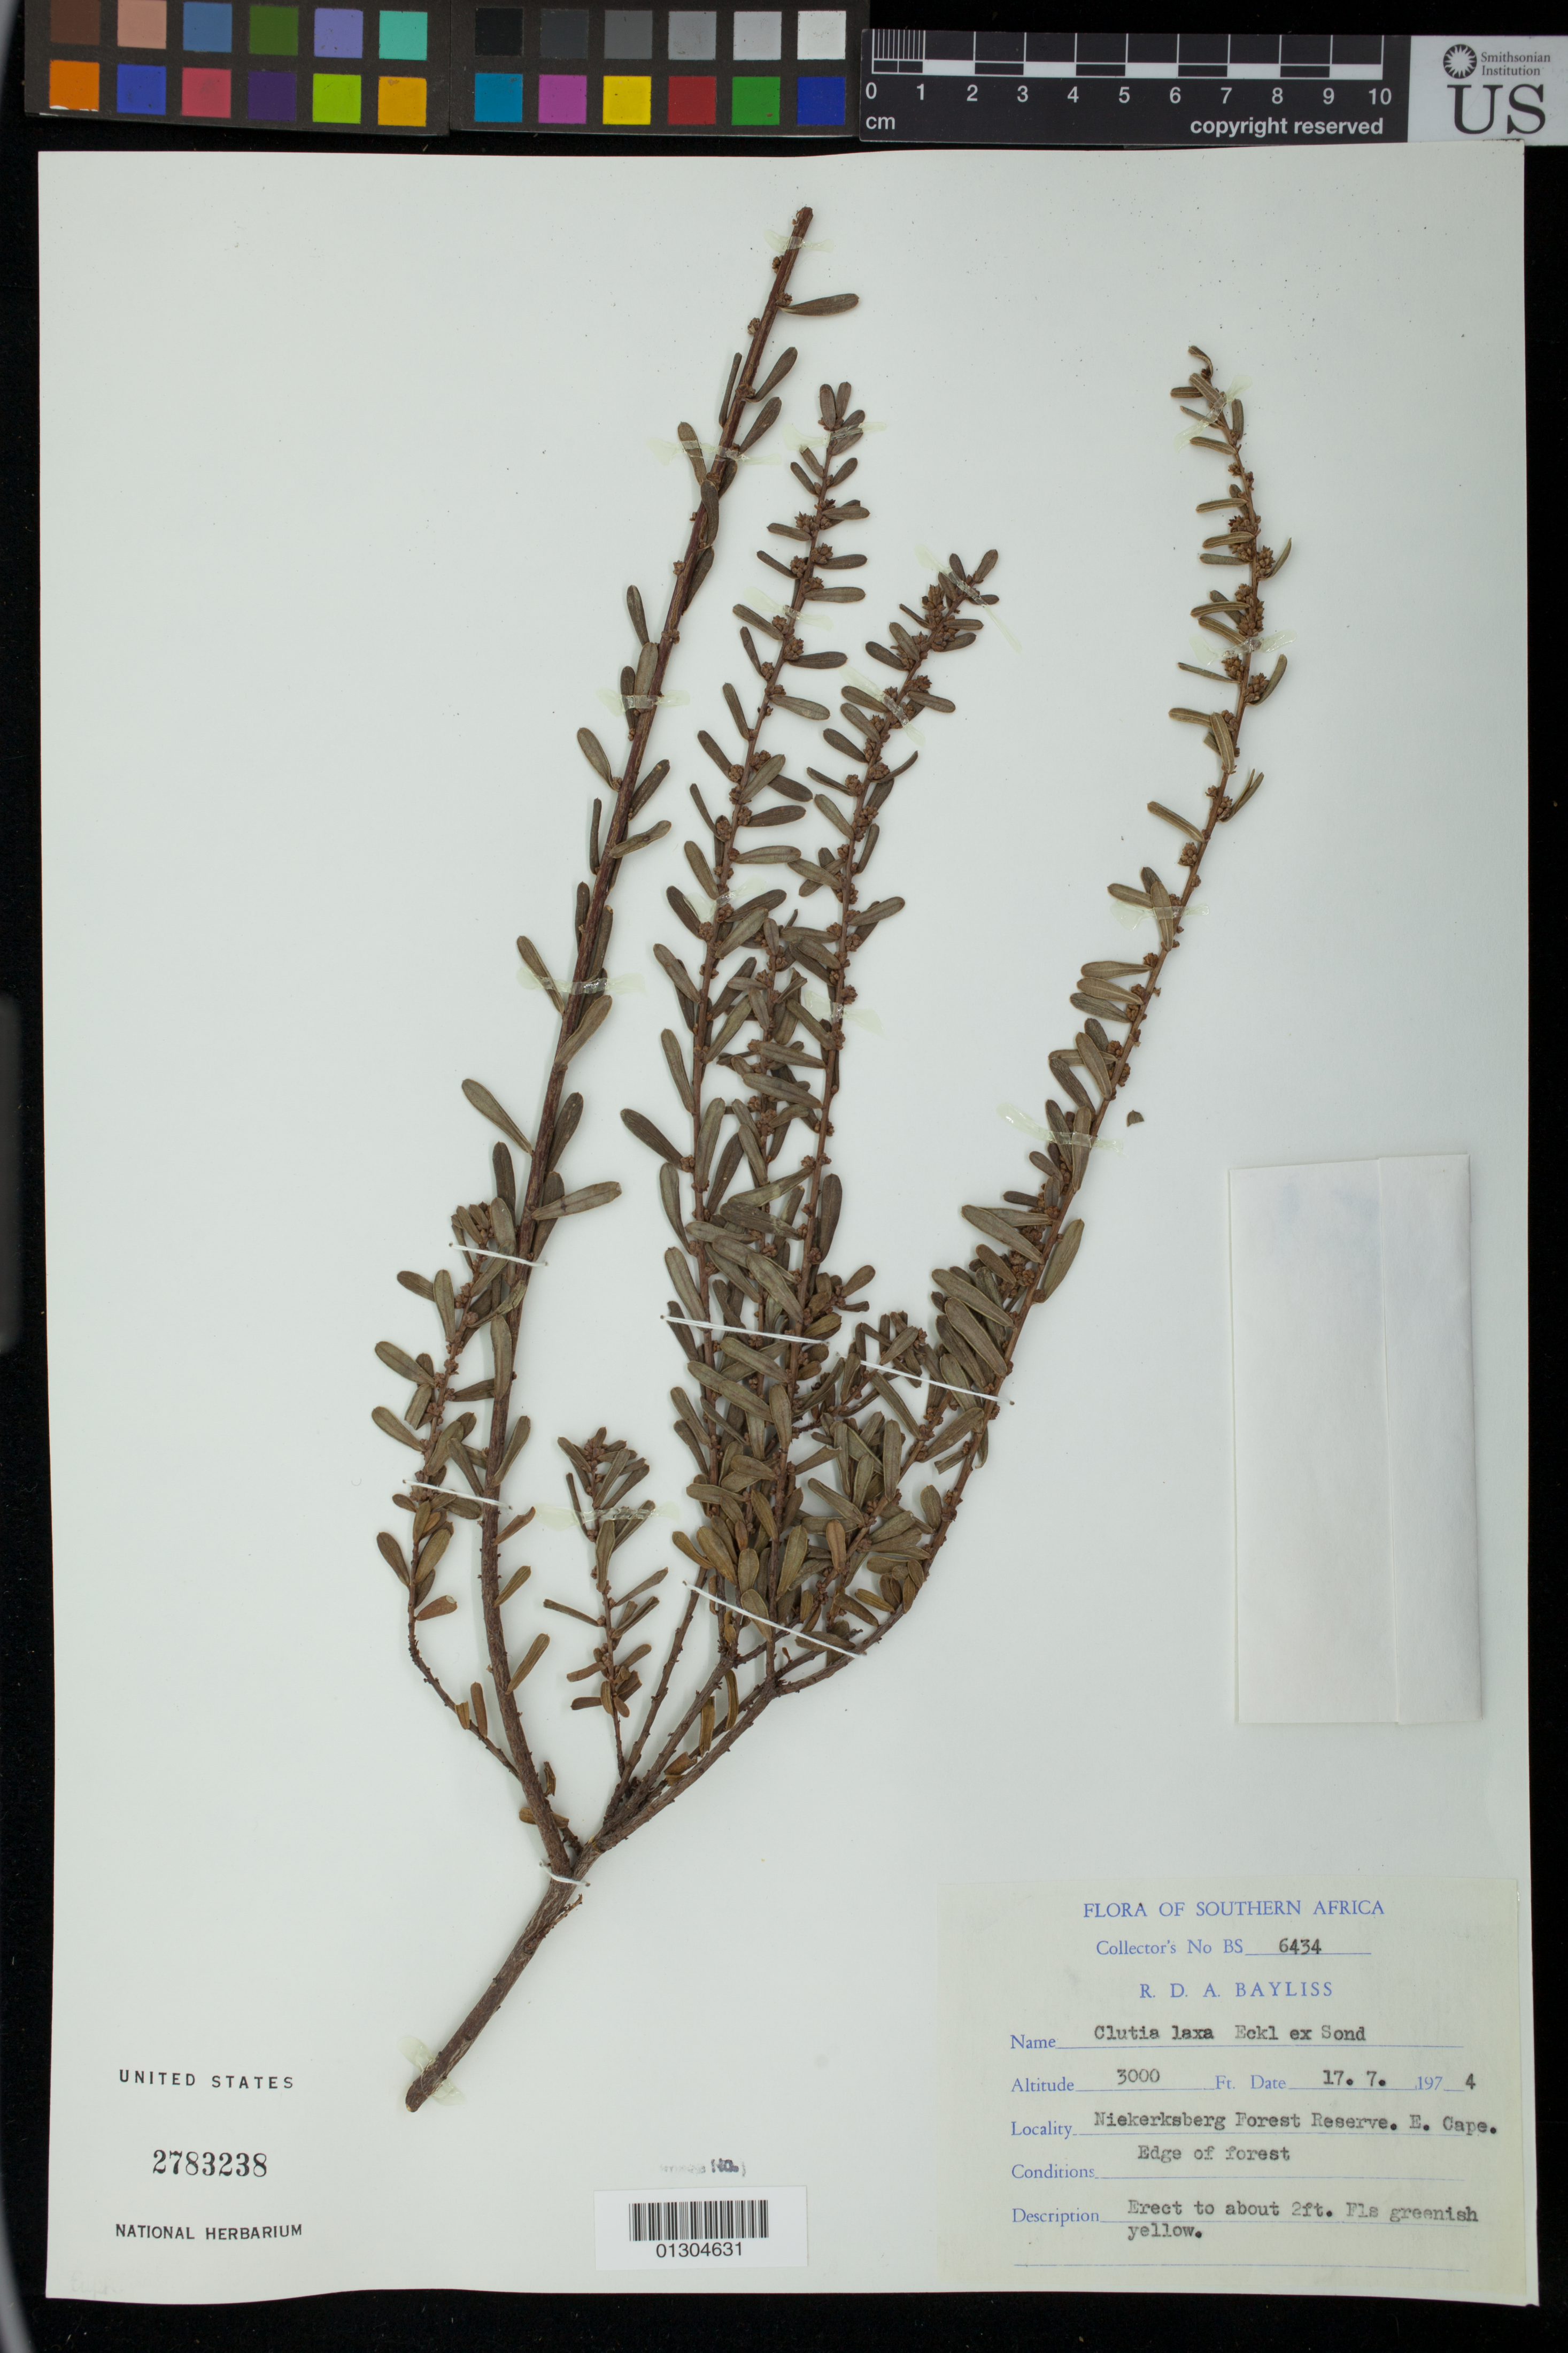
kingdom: Plantae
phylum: Tracheophyta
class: Magnoliopsida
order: Malpighiales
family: Peraceae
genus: Clutia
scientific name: Clutia laxa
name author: Eckl. ex Sond.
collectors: R. D. Bayliss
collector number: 6434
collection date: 1974-07-17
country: South Africa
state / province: Eastern Cape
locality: Niekersberg Forest Reserve Edge of Forest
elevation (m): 914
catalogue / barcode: US 2783238